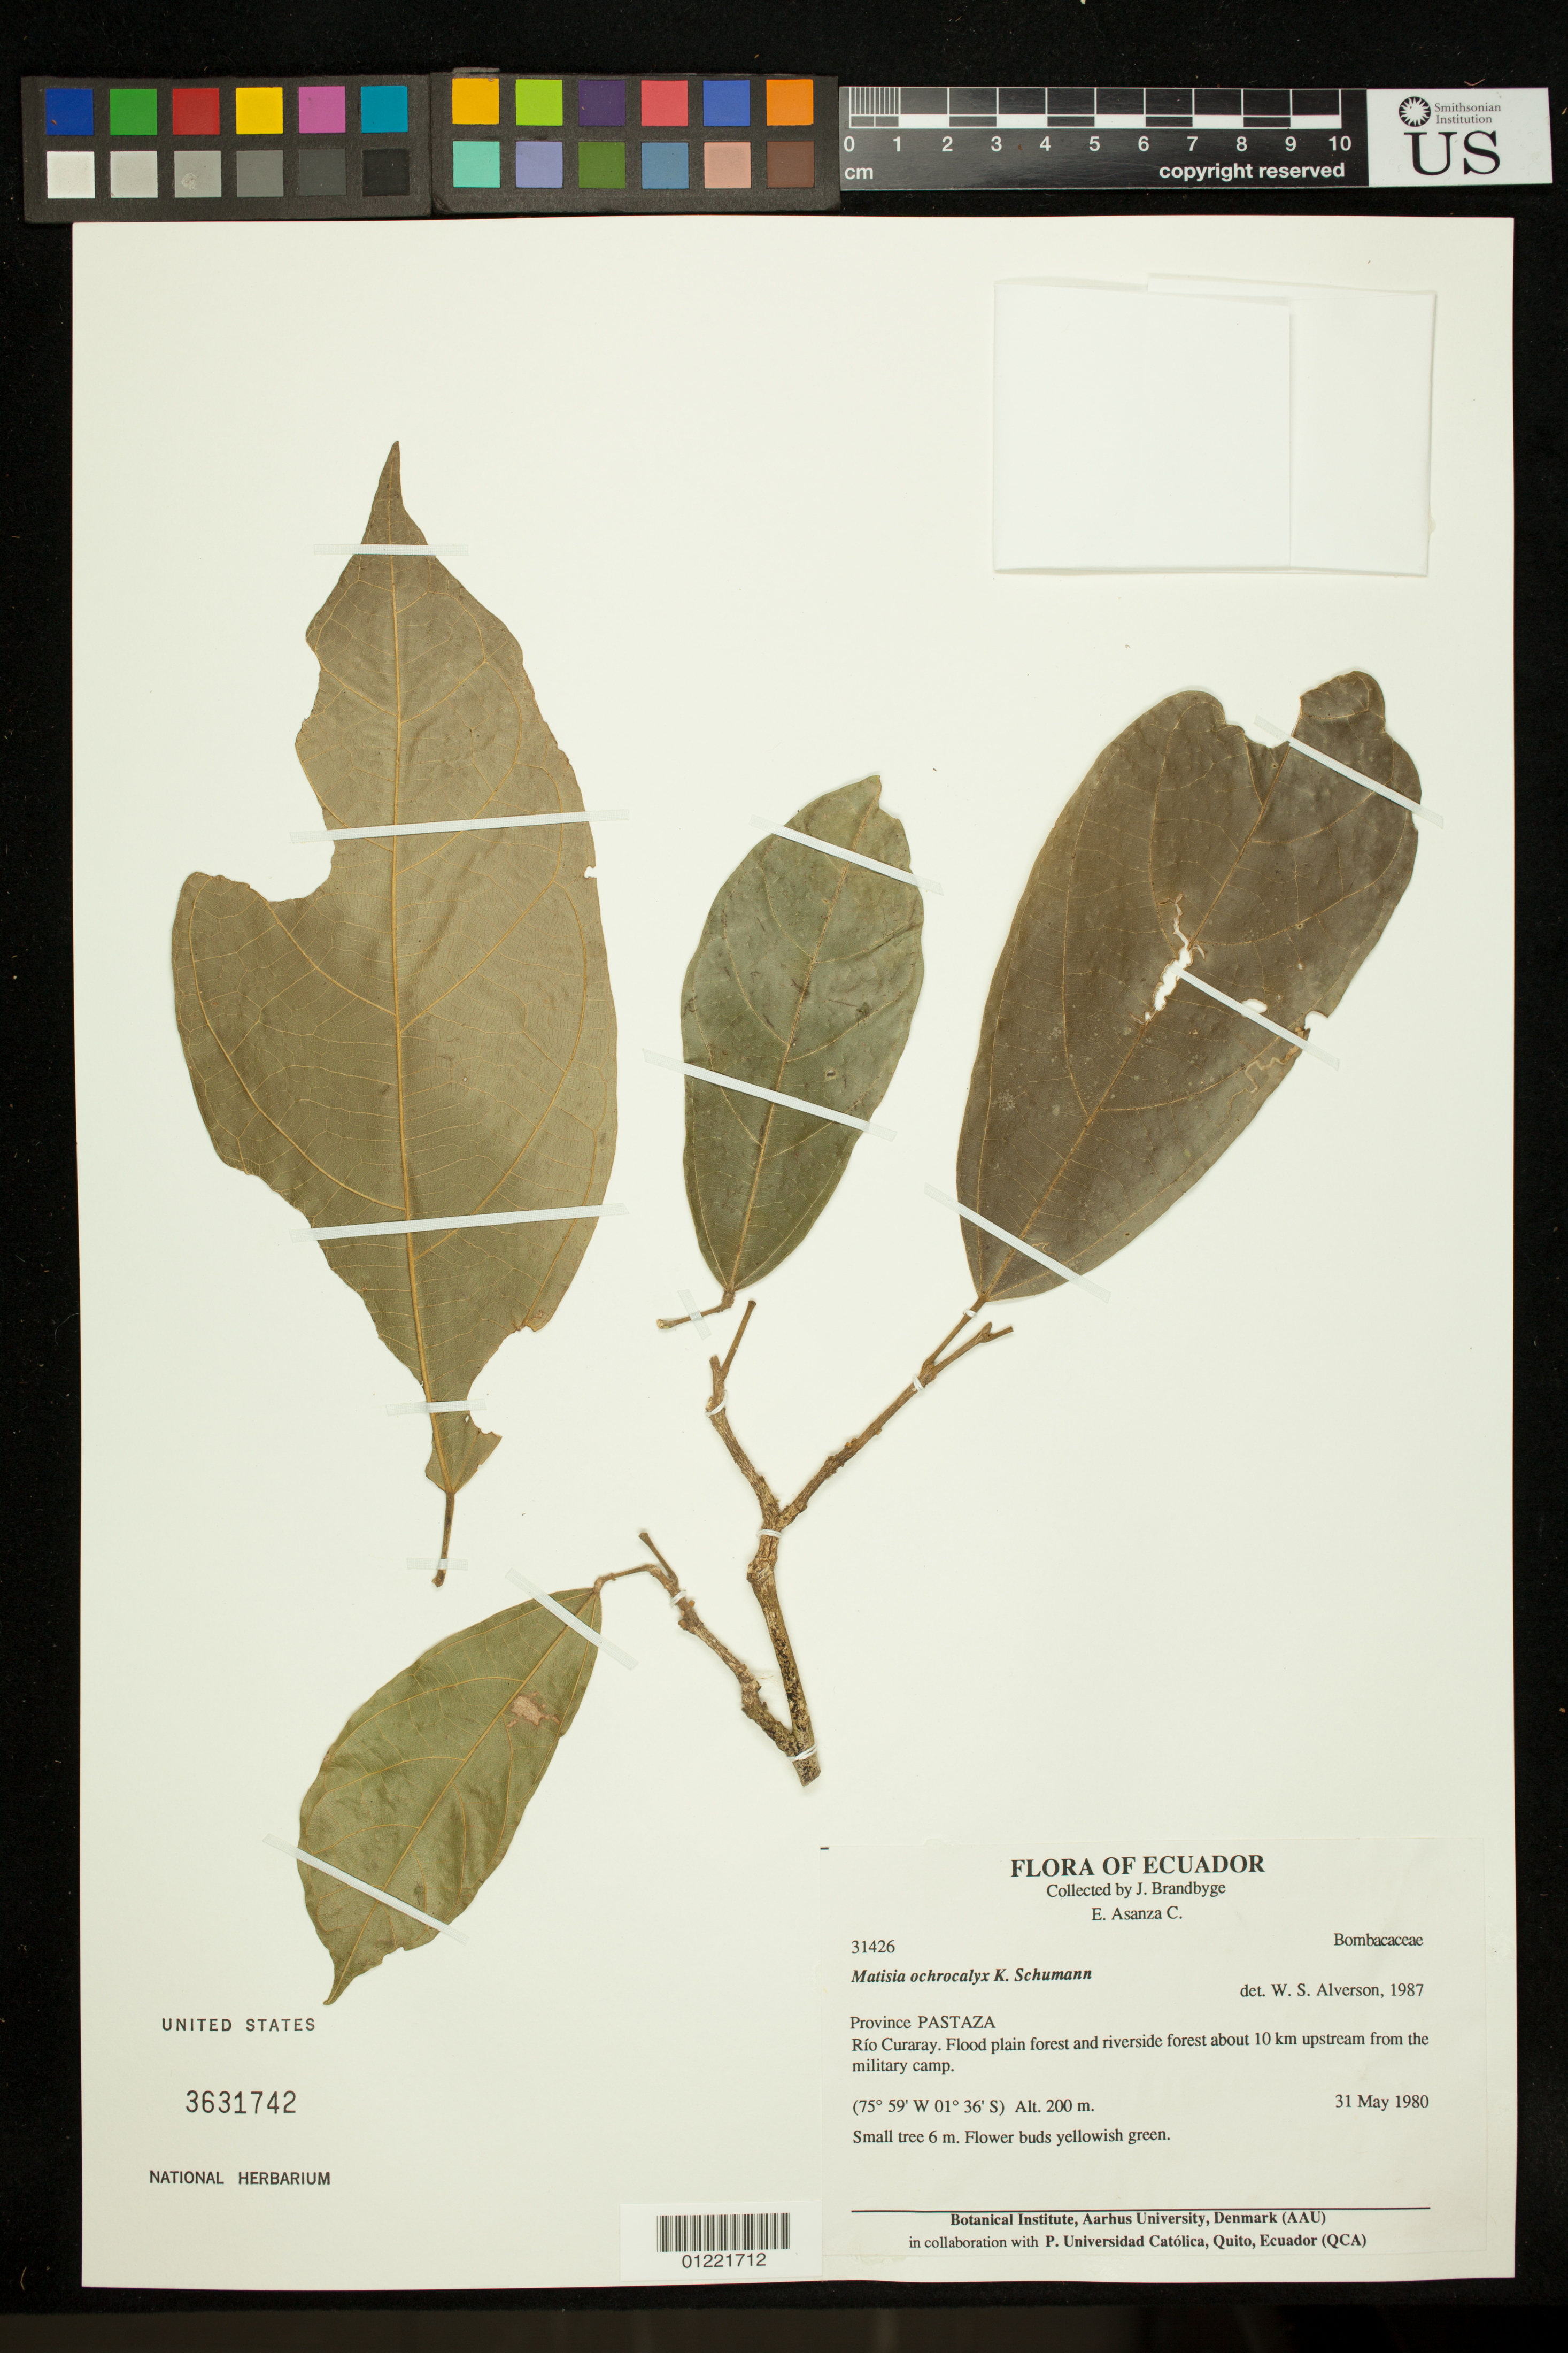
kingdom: Plantae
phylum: Tracheophyta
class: Magnoliopsida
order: Malvales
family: Malvaceae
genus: Matisia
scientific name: Matisia ochrocalyx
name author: K. Schum.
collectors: B. Øllgaard & E. Asanza C.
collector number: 31426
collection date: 1980-05-31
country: Ecuador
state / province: Pastaza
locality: Pastaza: Rio Curaray. Flood plain forest and riverside forest about 10 km. upstream from the military camp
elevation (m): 200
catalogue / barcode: US 3631742